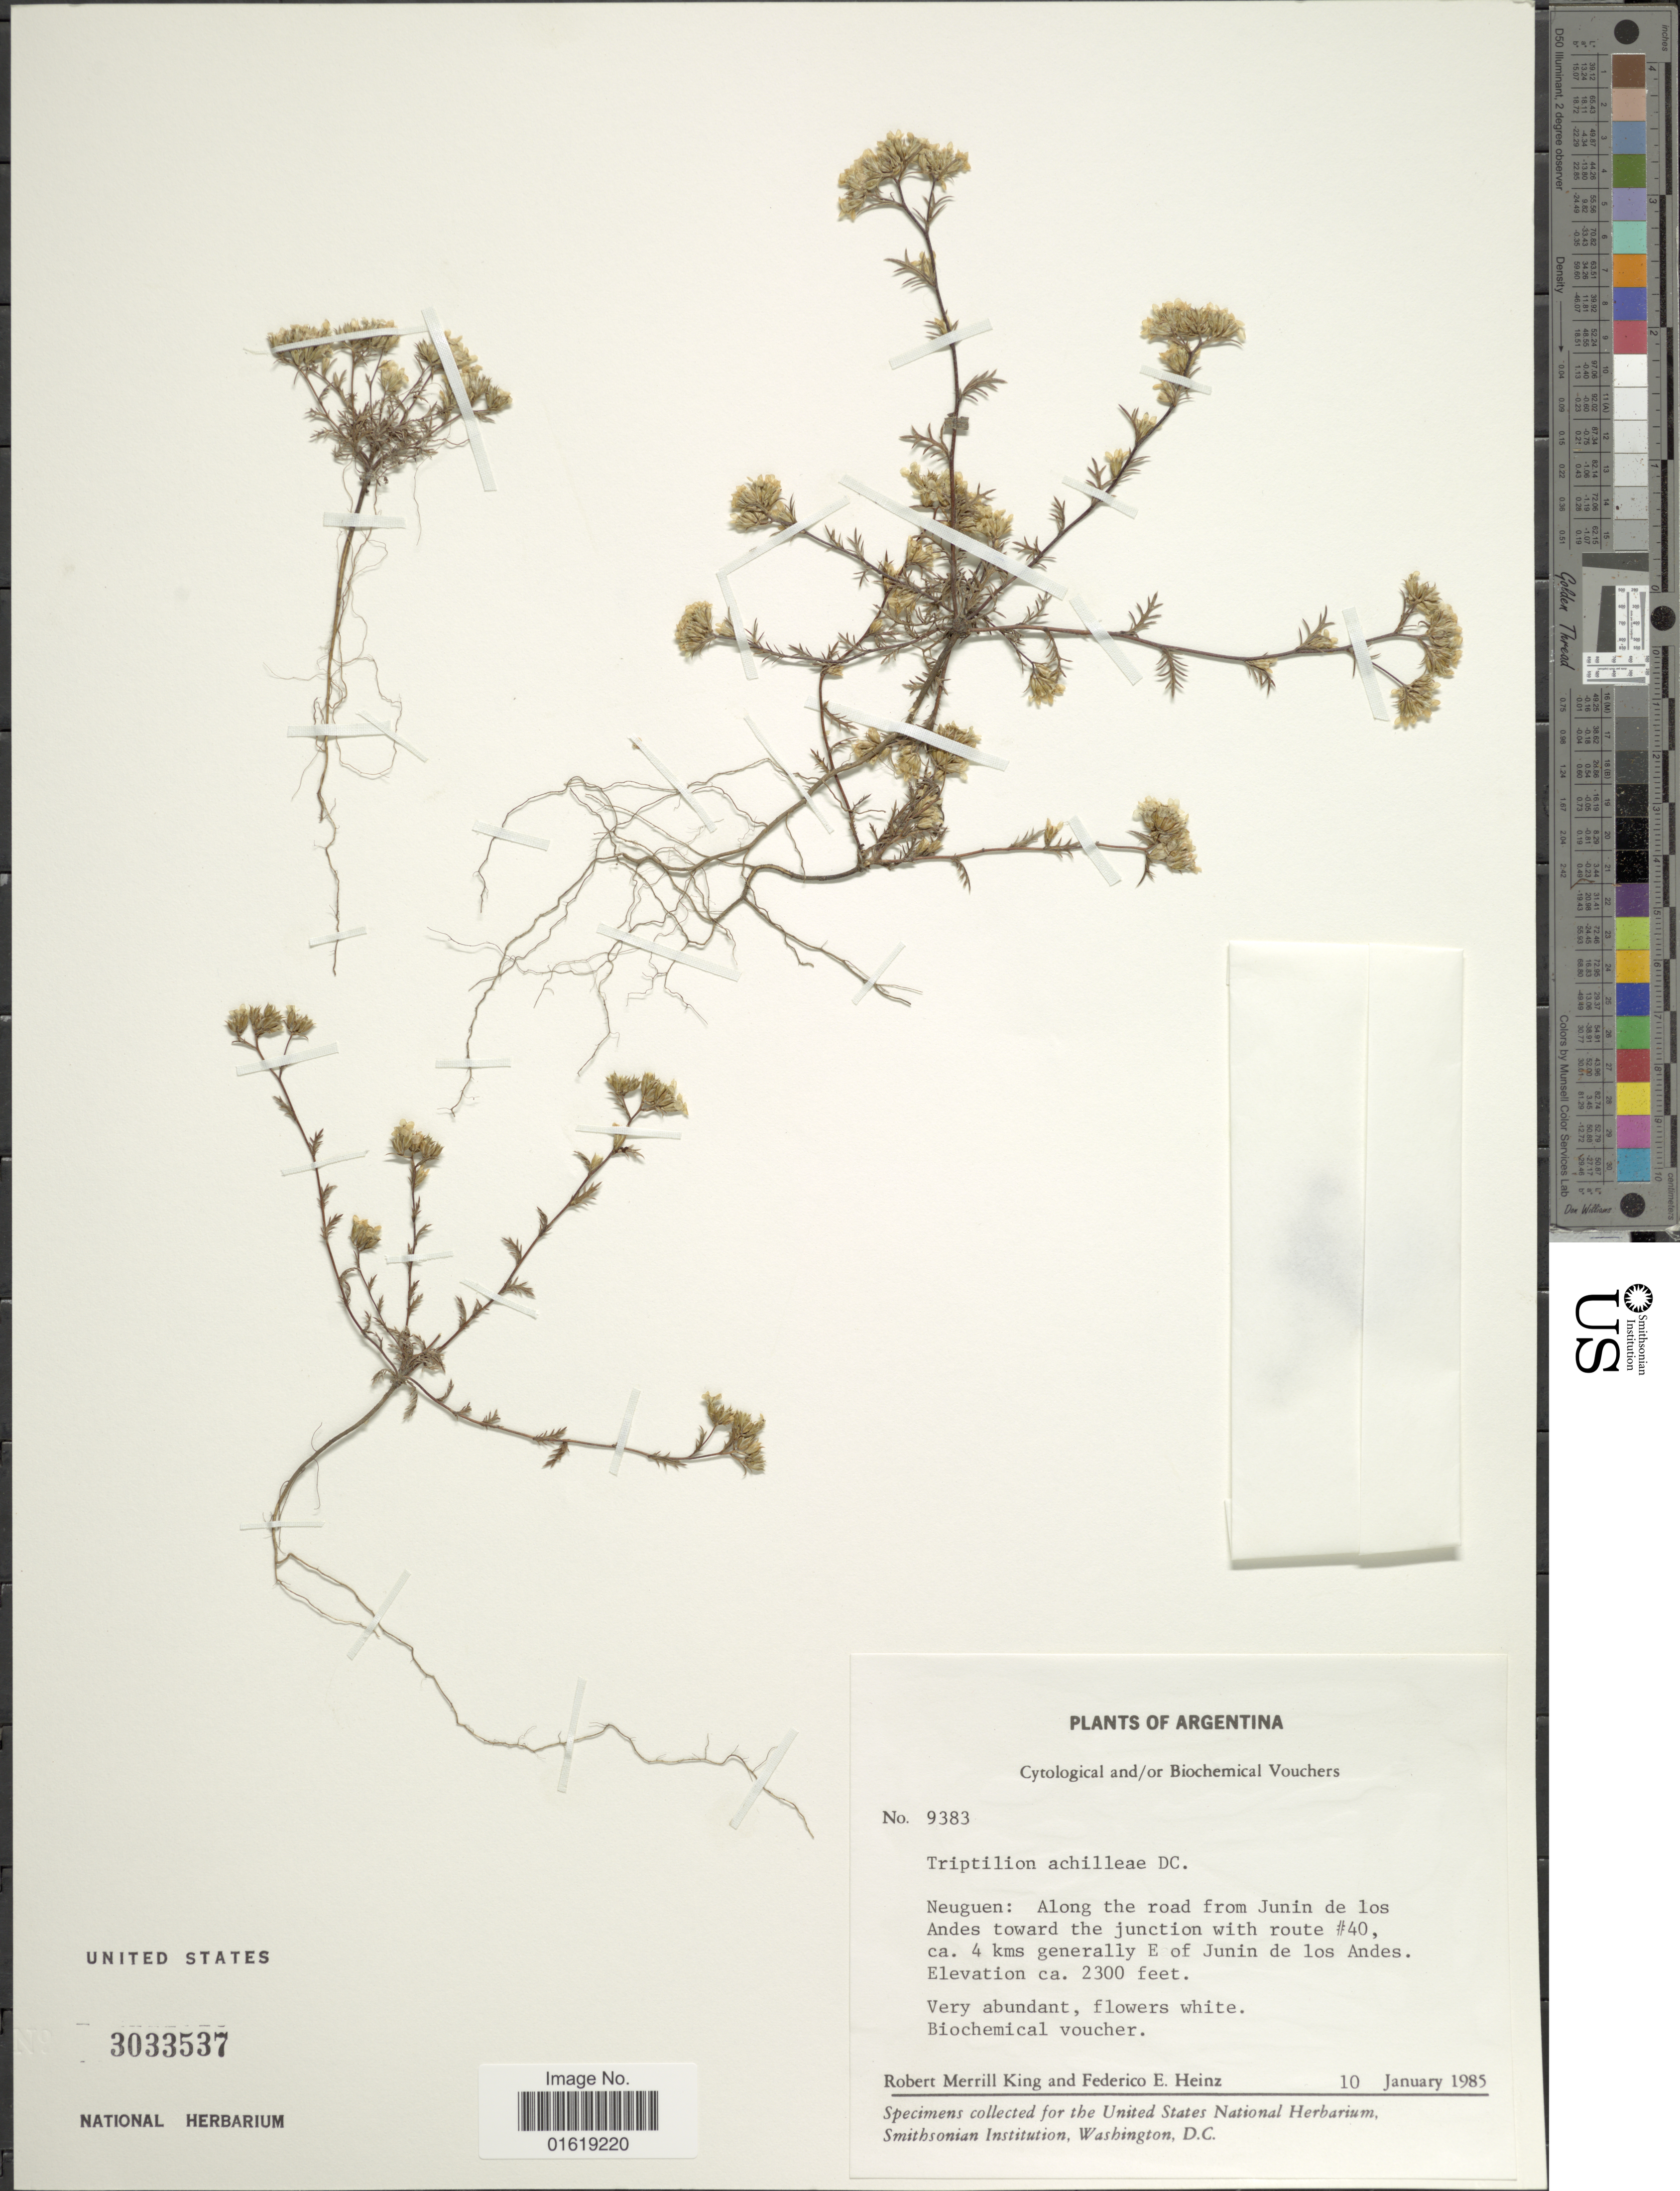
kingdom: Plantae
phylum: Tracheophyta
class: Magnoliopsida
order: Asterales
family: Asteraceae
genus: Triptilion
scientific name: Triptilion achilleae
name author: DC.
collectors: R. M. King & F. Heinz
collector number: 9383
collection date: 1985-01-10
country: Argentina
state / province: Neuquen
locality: Neuguen: Along the road from Junin de los Andes toward the junction with route #40, ca. 4 kms generally E of Junin de los Andes.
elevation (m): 701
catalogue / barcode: US 3033537